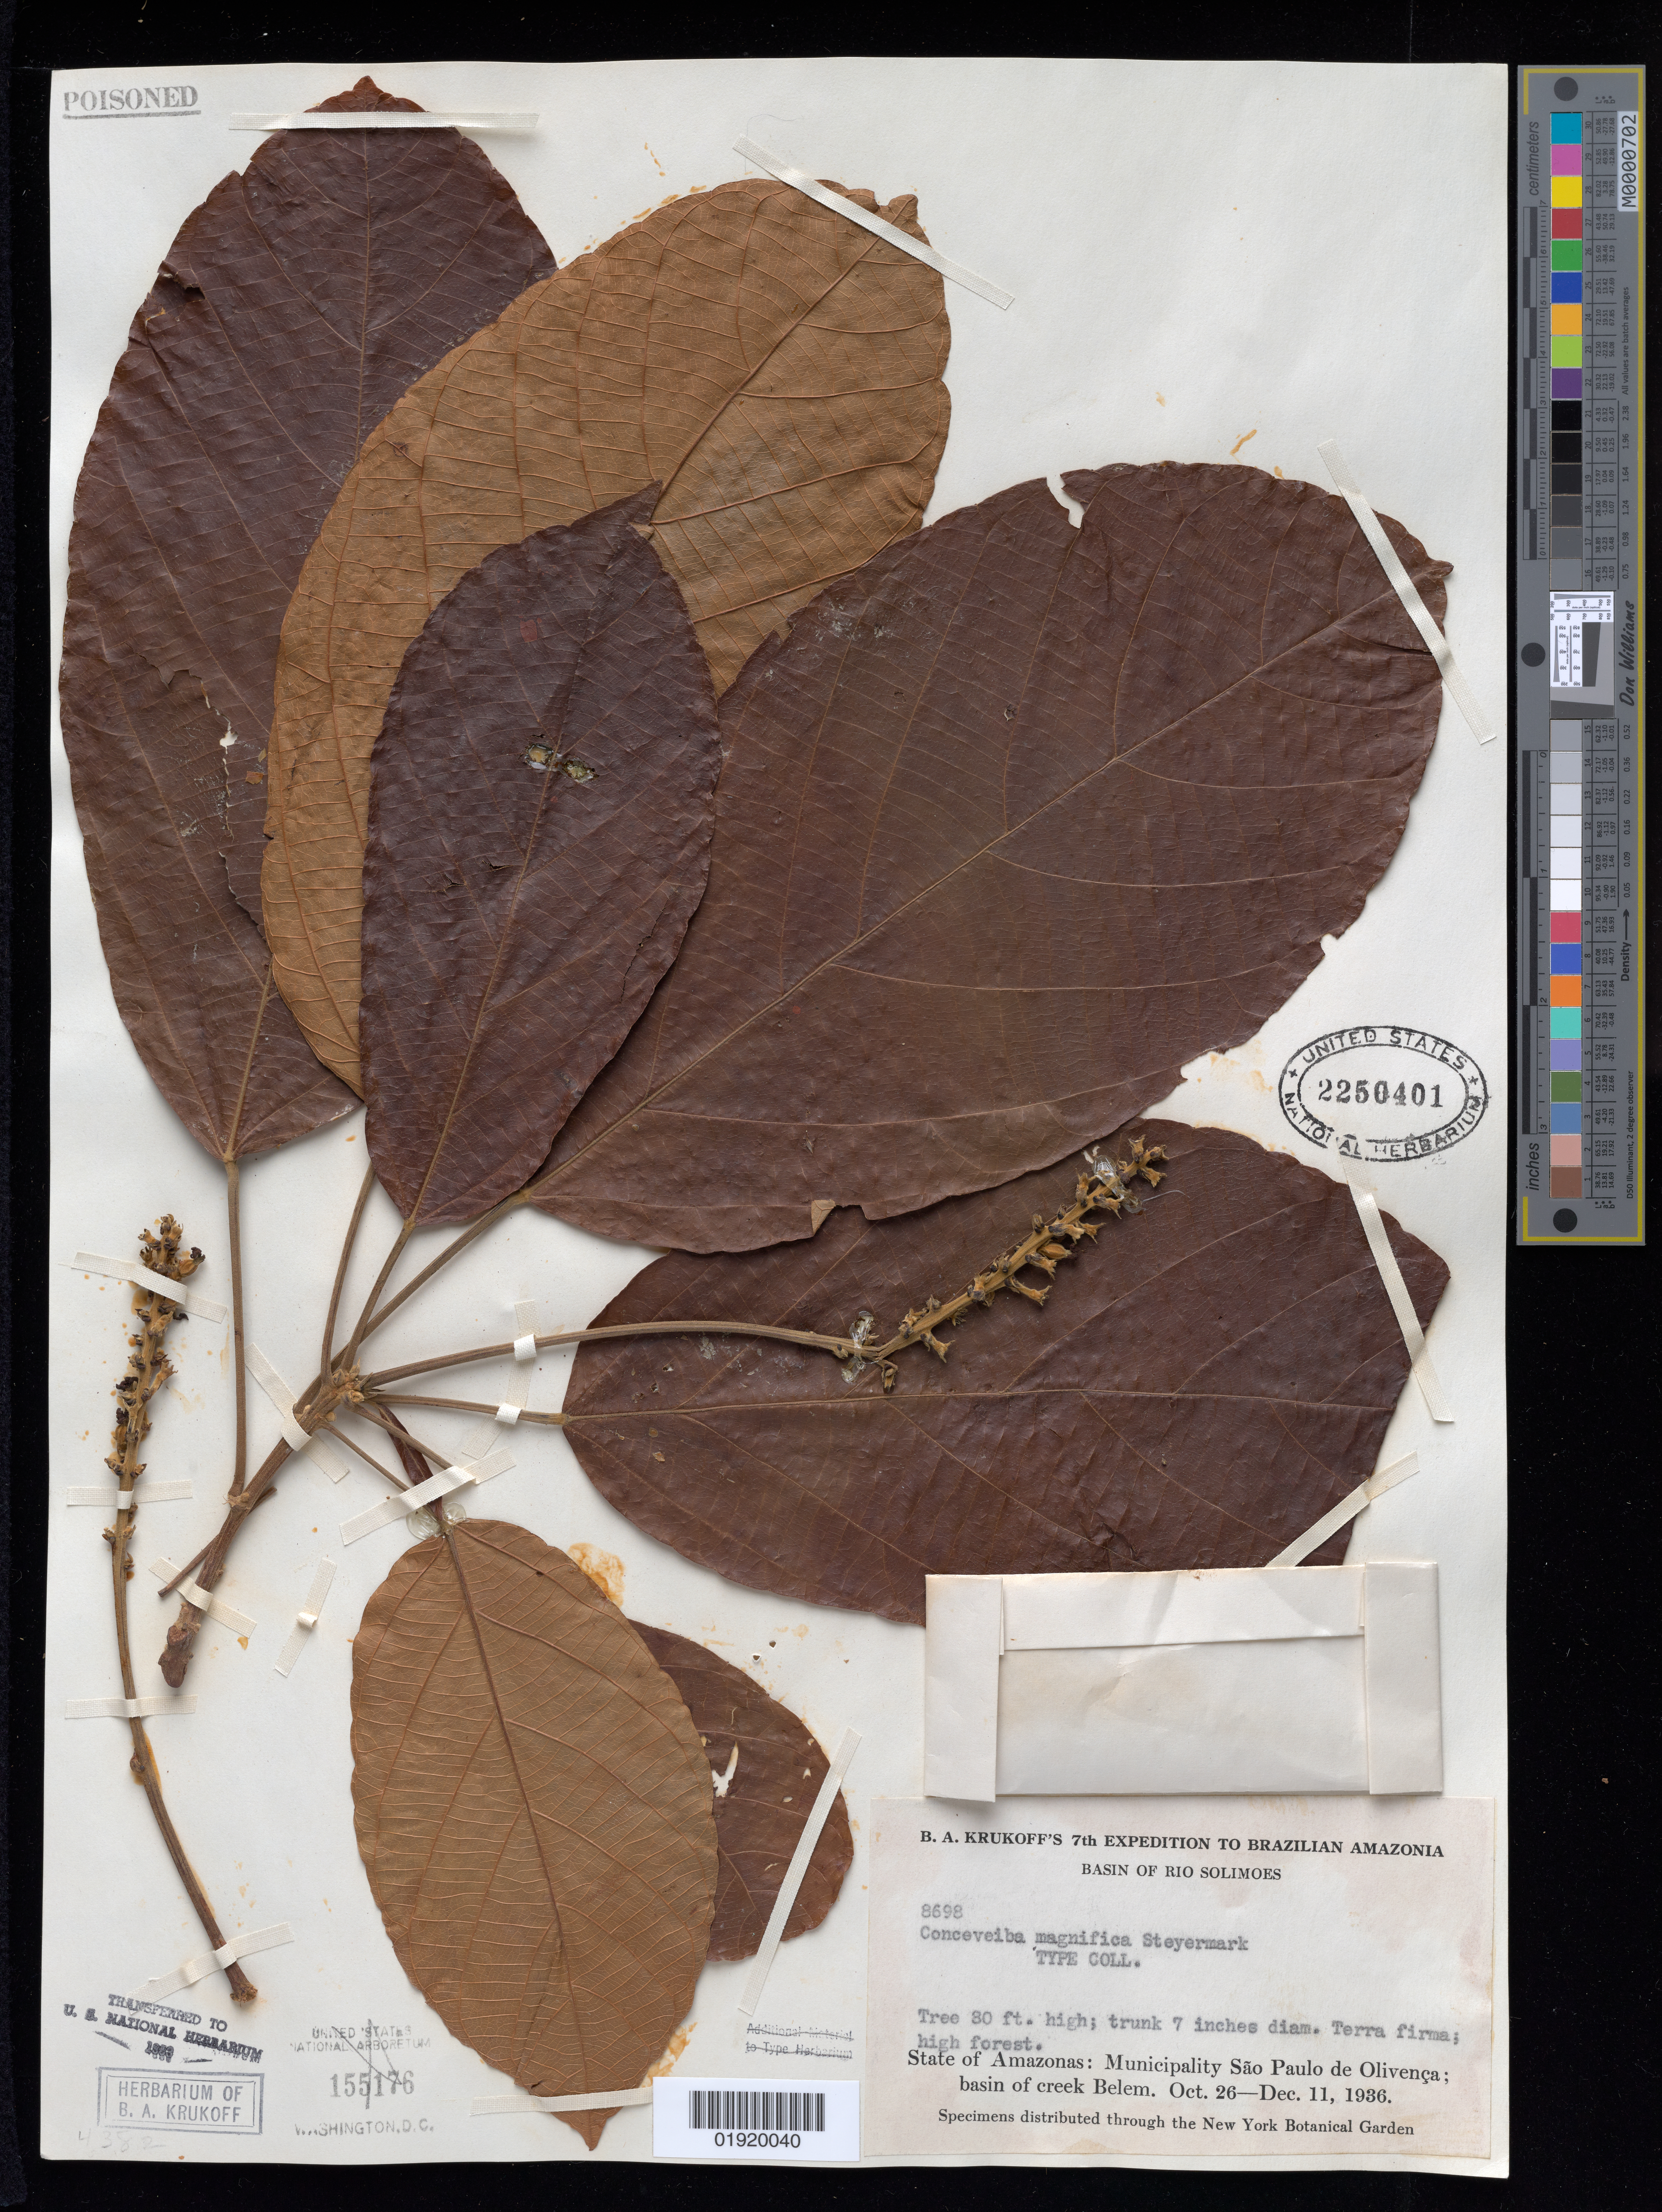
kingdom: Plantae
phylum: Tracheophyta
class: Magnoliopsida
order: Malpighiales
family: Euphorbiaceae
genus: Conceveiba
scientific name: Conceveiba magnifica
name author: Steyerm.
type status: Isotype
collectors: B. A. Krukoff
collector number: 8698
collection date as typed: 26 Oct 1936 to 11 Dec 1936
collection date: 1936-10-26/1936-12-11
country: Brazil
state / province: Amazonas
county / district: São Paulo de Olivença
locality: Basin of Rio Solimoes. State of Amazonas: Municipality São Paulo de Olivença: basin of creek Belem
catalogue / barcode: US 2250401